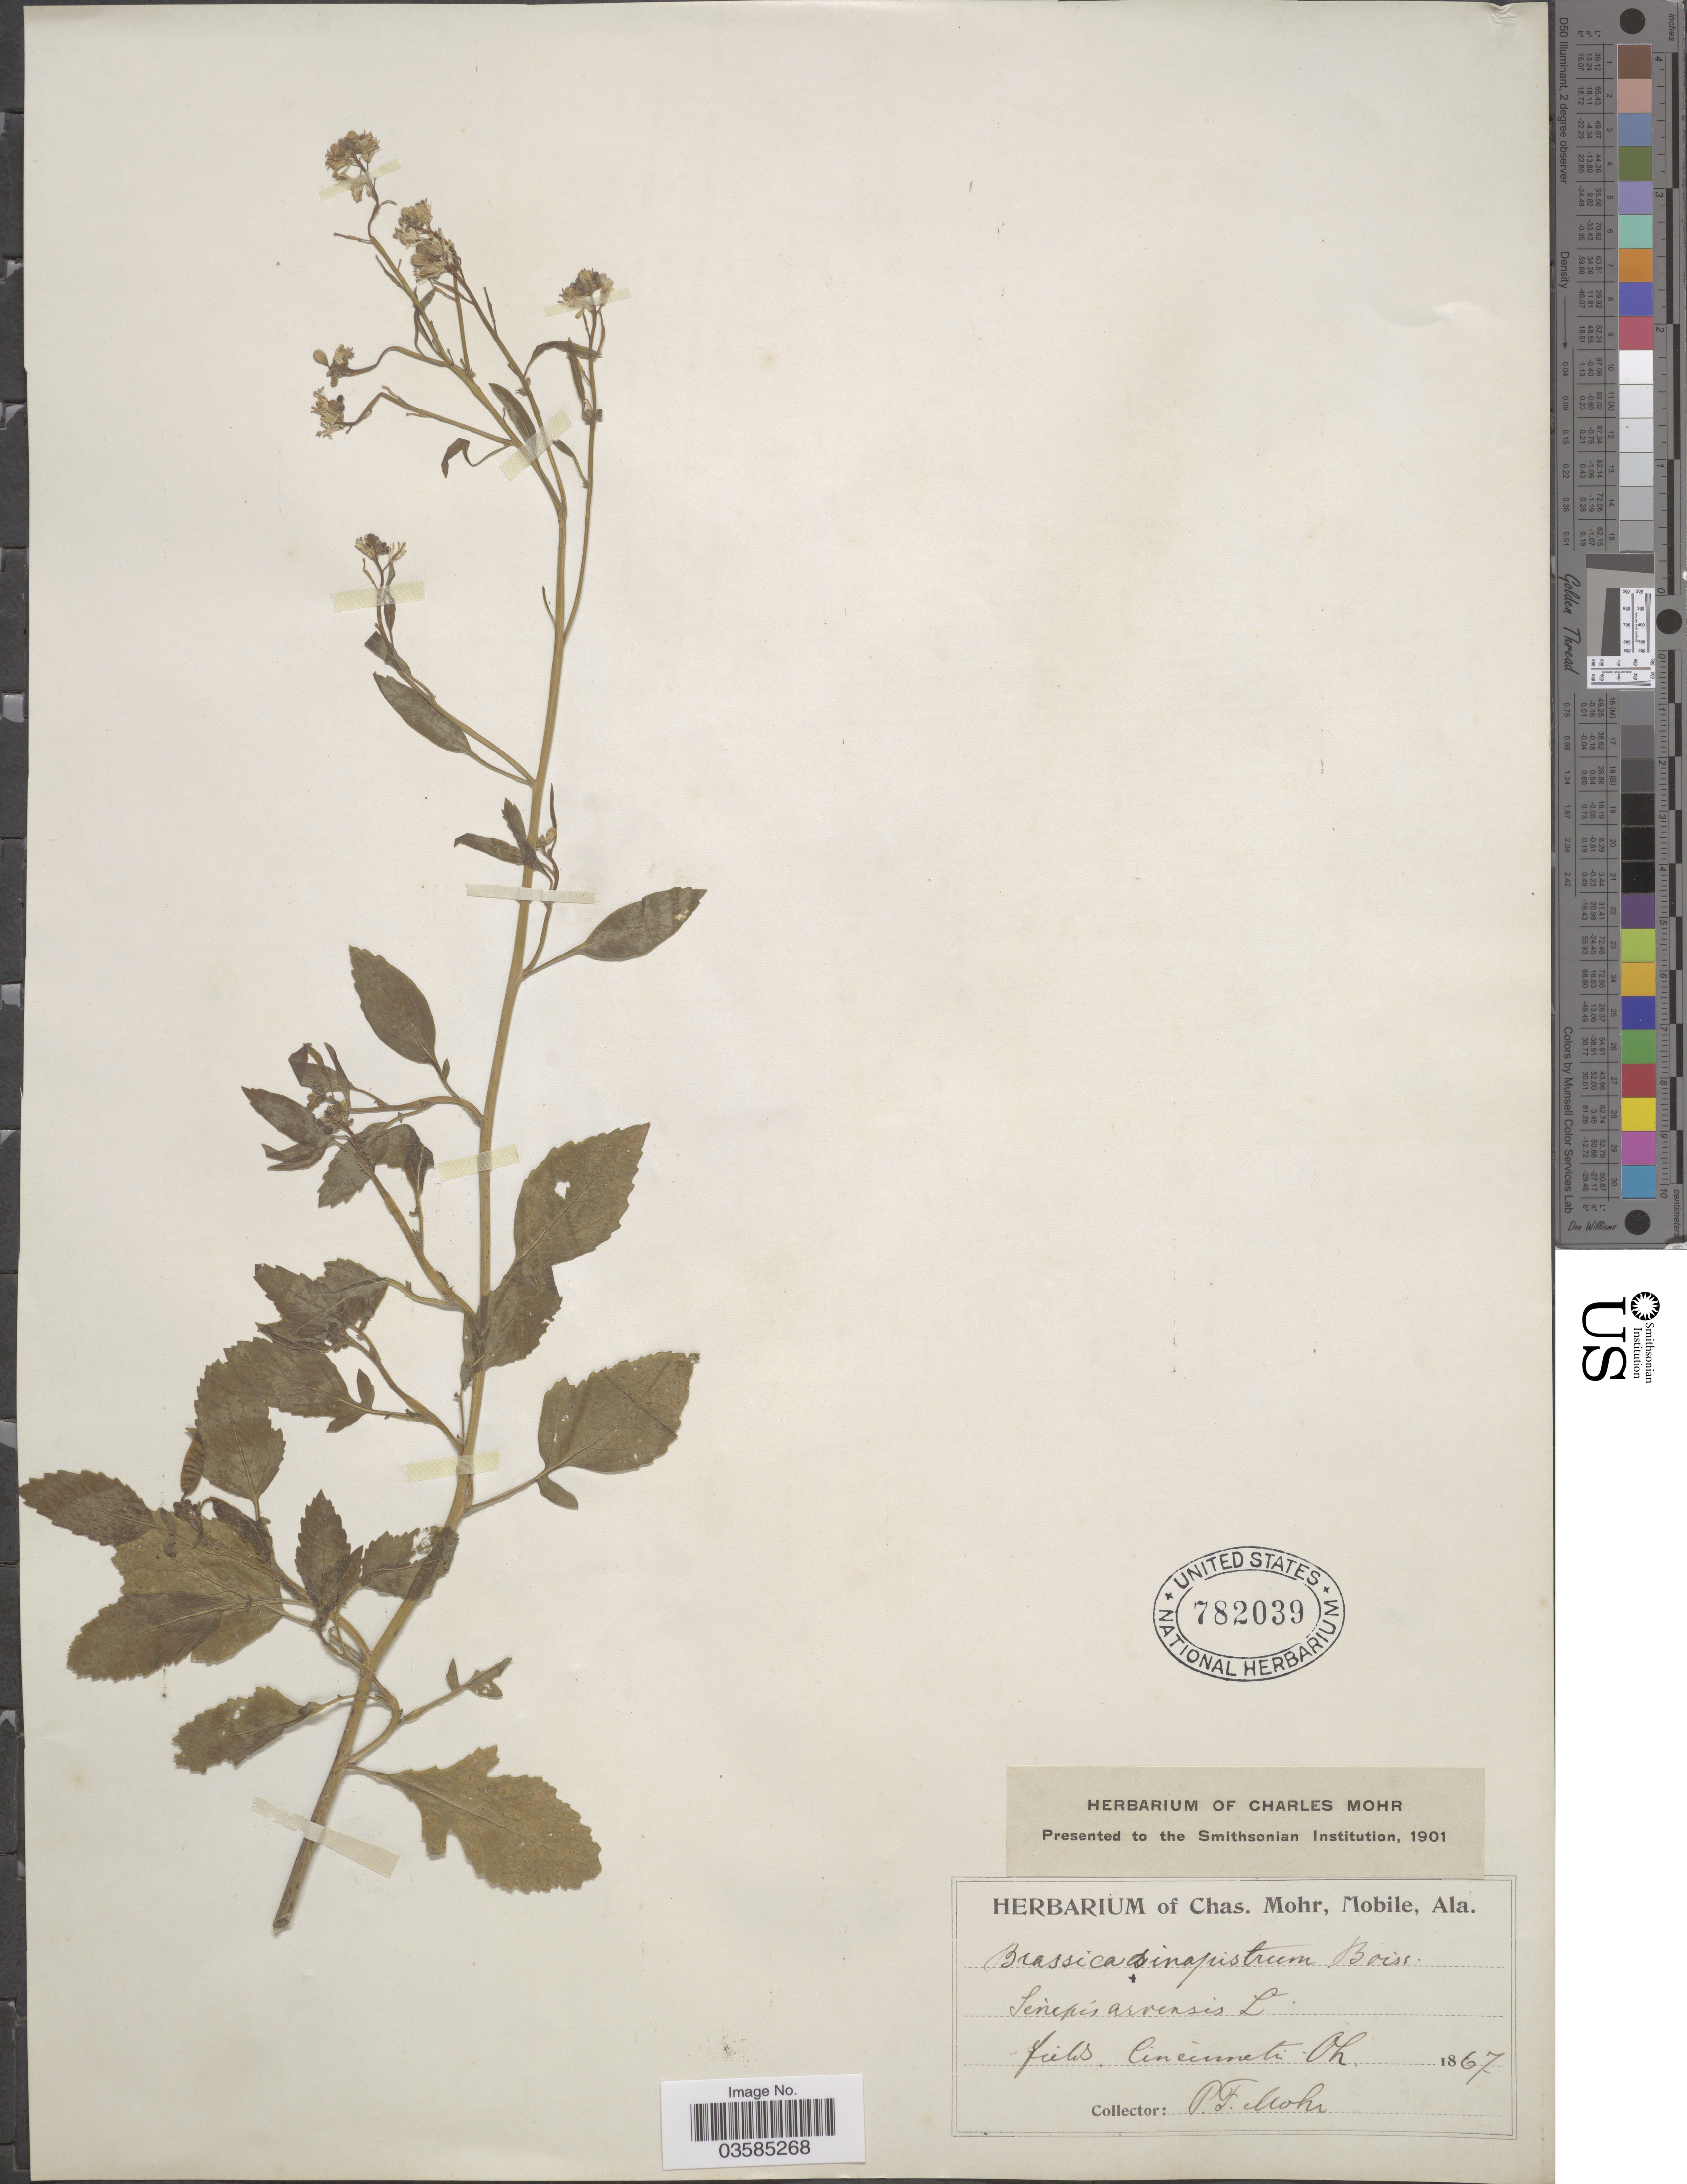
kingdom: Plantae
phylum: Tracheophyta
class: Magnoliopsida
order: Brassicales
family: Brassicaceae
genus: Brassica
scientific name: Brassica sp.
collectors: P. F. Mohr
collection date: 1867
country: United States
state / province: Ohio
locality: Fields. Cincinnati.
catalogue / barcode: US 782039